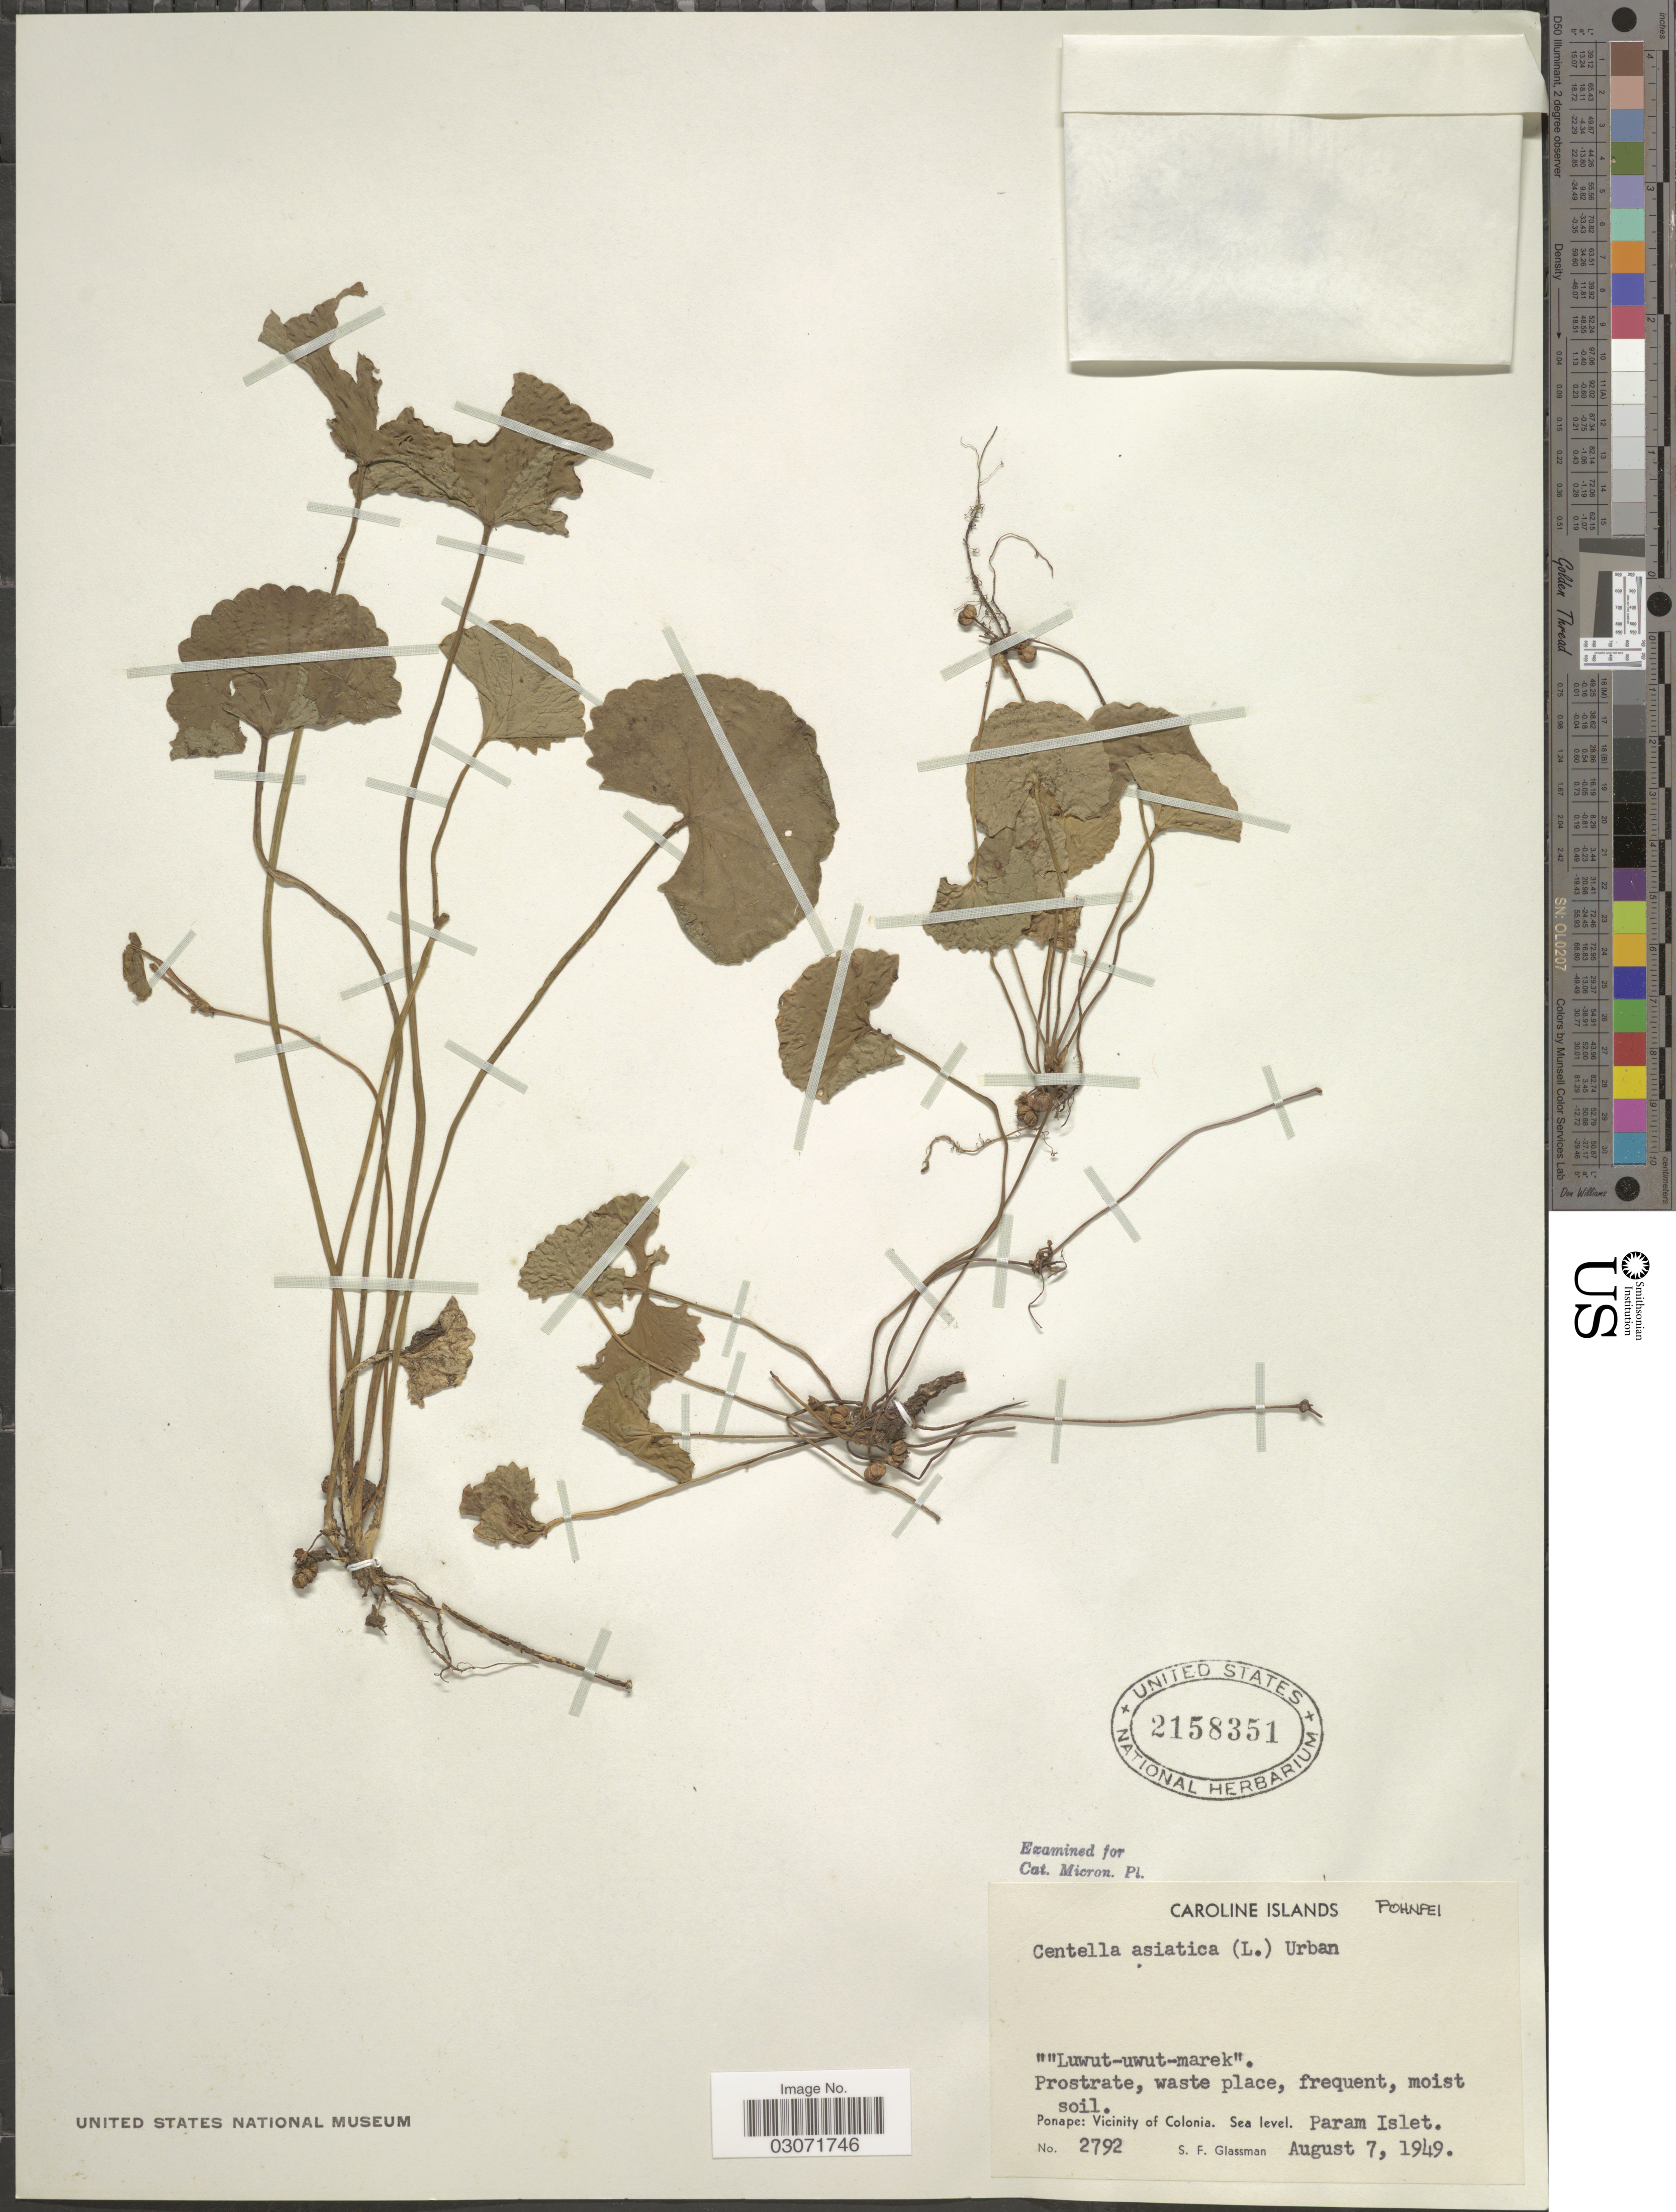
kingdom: Plantae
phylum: Tracheophyta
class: Magnoliopsida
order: Apiales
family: Apiaceae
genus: Centella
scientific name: Centella asiatica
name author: (L.) Urb.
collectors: S. F. Glassman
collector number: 2792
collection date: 1949-08-07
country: Micronesia, Federated States of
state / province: Pohnpei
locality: Caroline Islands. Ponape: Vicinity of Colonia. Param Islet.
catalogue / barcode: US 2158351